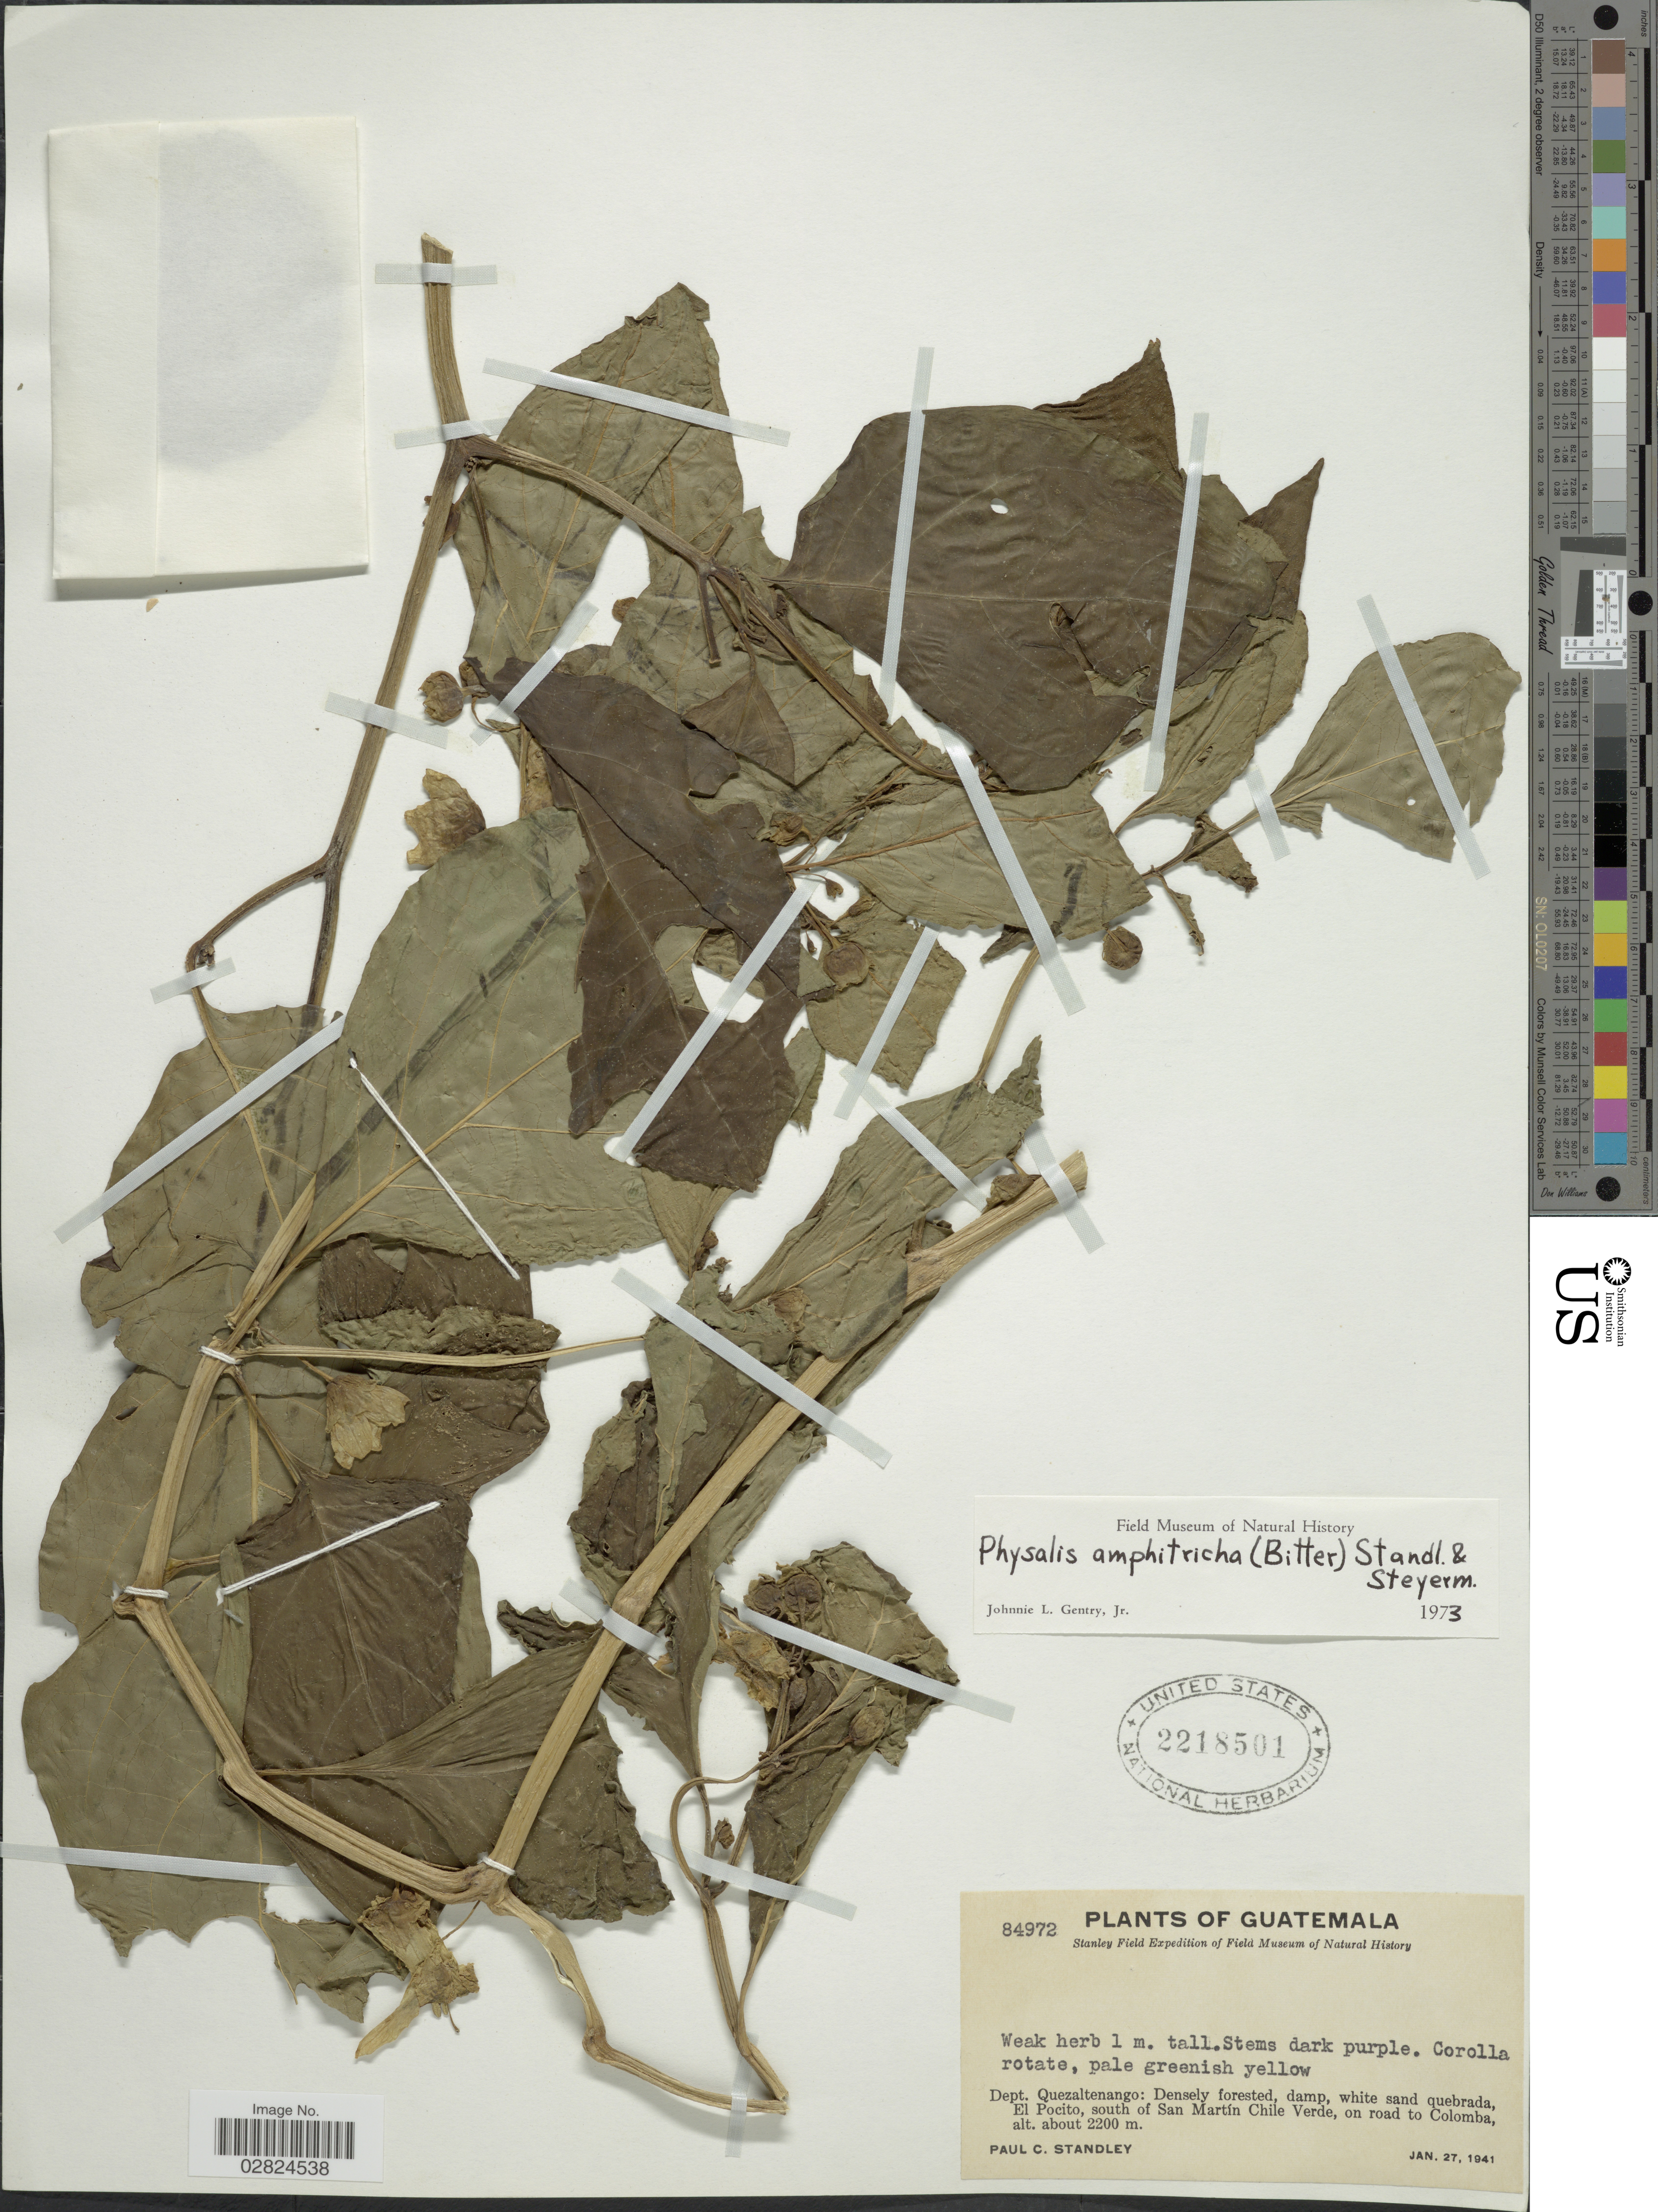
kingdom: Plantae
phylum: Tracheophyta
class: Magnoliopsida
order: Solanales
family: Solanaceae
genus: Physalis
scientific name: Physalis amphitricha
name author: (Bitter) Standl. & Steyerm.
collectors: P. C. Standley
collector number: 84972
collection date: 1941-01-27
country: Guatemala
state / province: Quetzaltenango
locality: Dept. Quezaltenango, El Pocito, south of San Martín Chile Verde, on road to Colomba.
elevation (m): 2200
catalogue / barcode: US 2218501